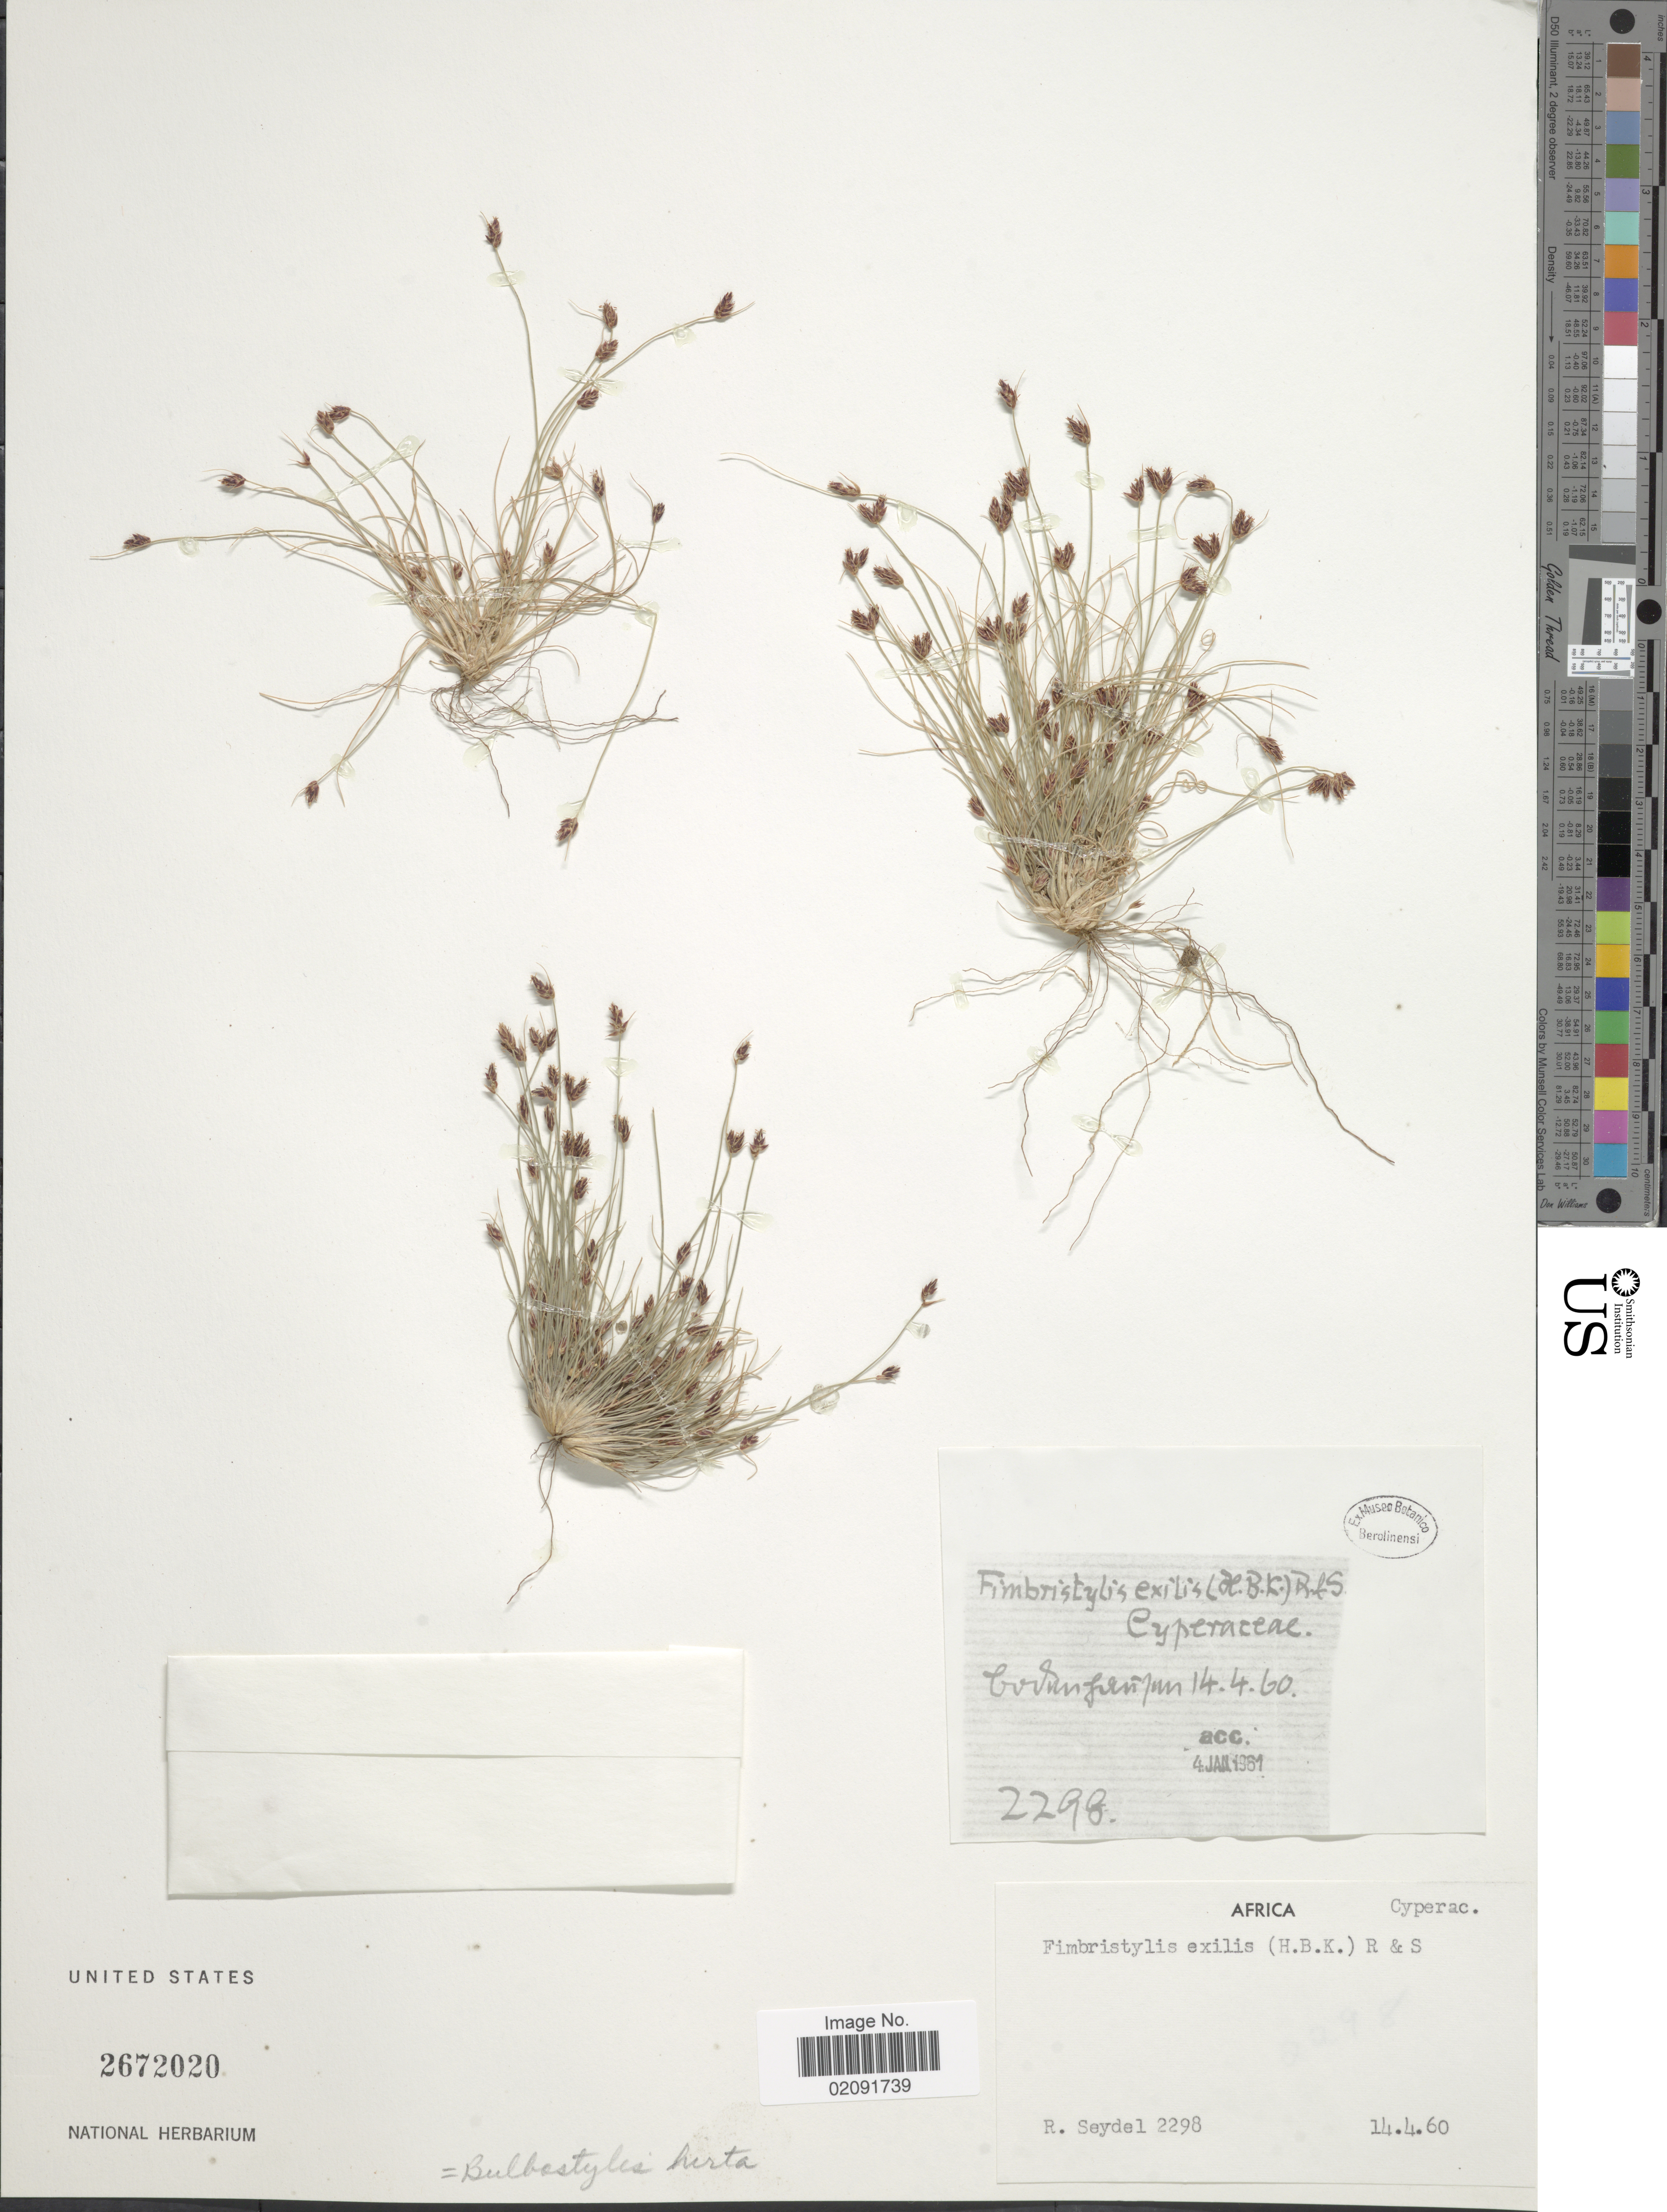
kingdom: Plantae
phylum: Tracheophyta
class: Liliopsida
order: Poales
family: Cyperaceae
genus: Bulbostylis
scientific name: Bulbostylis hispidula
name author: (Vahl) R.W. Haines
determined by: Strong, Mark T., (BOT), Smithsonian Institution - National Museum of Natural History (UNITED STATES)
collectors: R. Seydel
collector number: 2298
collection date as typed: Transcribed d/m/y: 14/4/60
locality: Africa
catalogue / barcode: US 2672020